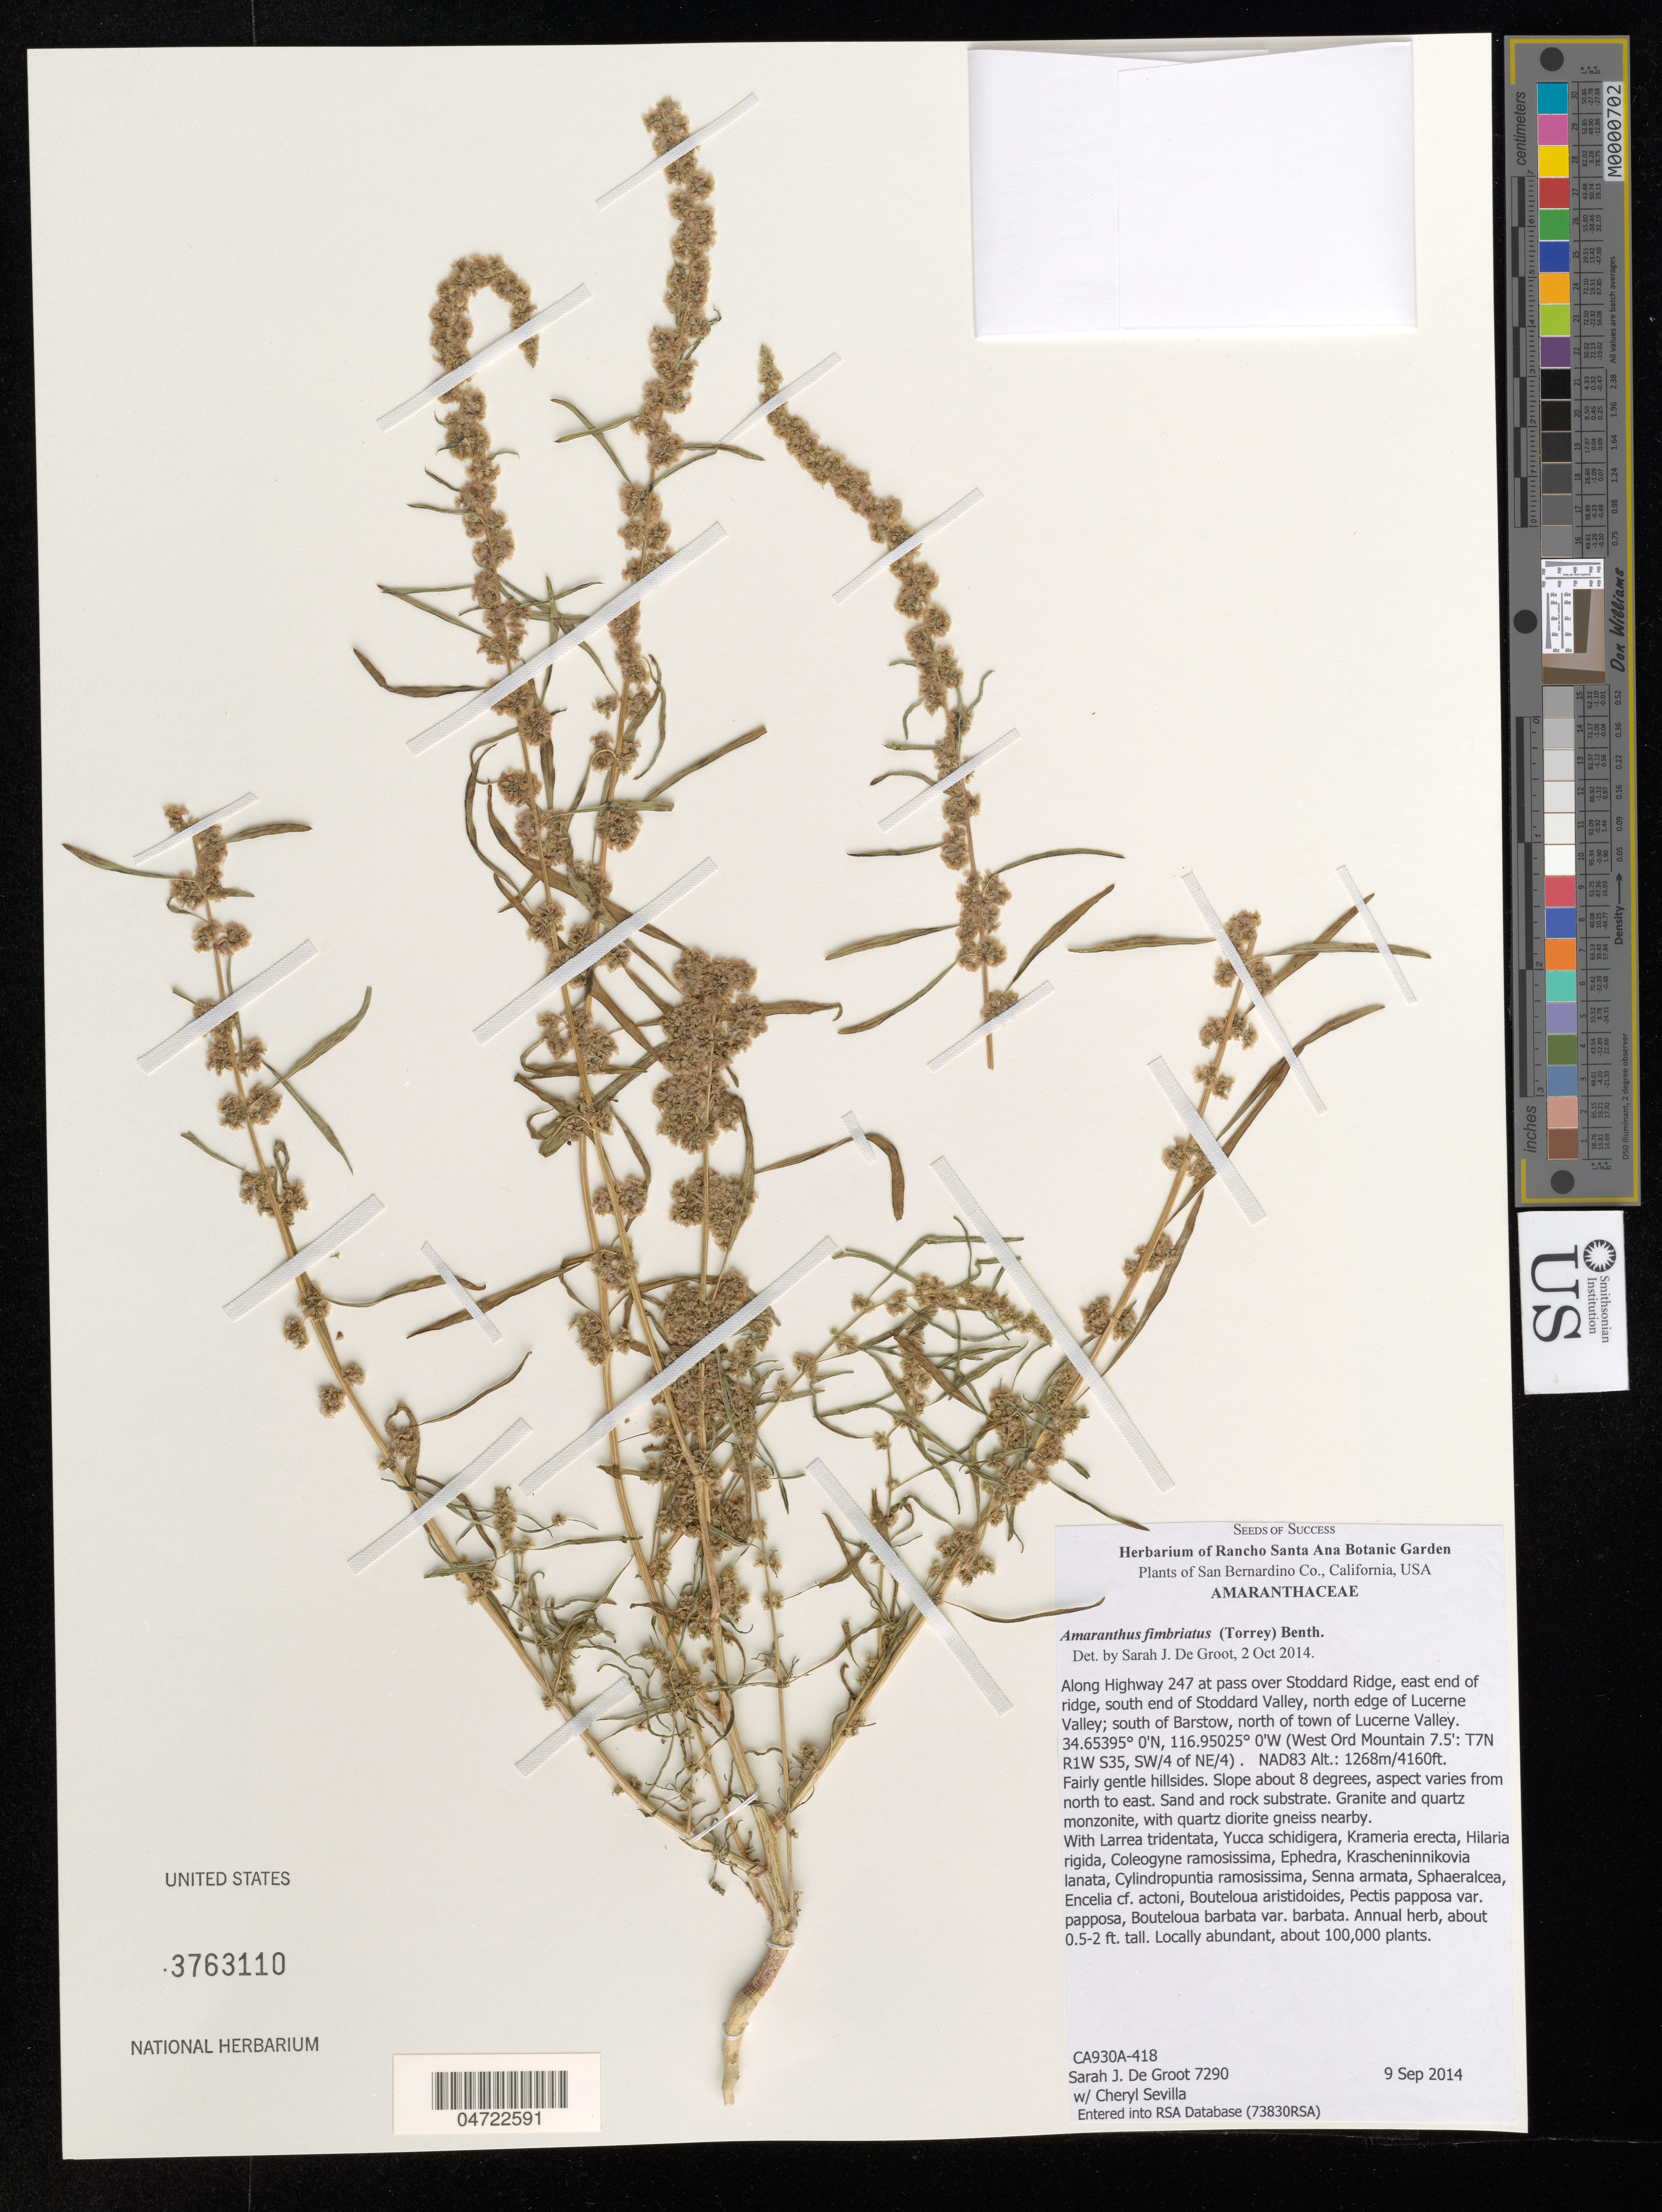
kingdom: Plantae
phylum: Tracheophyta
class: Magnoliopsida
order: Caryophyllales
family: Amaranthaceae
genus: Amaranthus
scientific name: Amaranthus fimbriatus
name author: (Torr.) Benth. ex S. Watson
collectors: S. De Groot & C. Sevilla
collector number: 7290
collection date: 2014-09-09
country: United States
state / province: California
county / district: San Bernardino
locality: San Bernardino Co. Along Highway 247 at pass over Stoddard Ridge, east end of ridge, south end of Stoddard Valley, north edge of Lucerne Valley; south of Barstow, north of town of Lucerne Valley. (West Ord Mountain 7.5': T7N R1W S35, SW/4 of NE/4).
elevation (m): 1268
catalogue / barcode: US 3763110